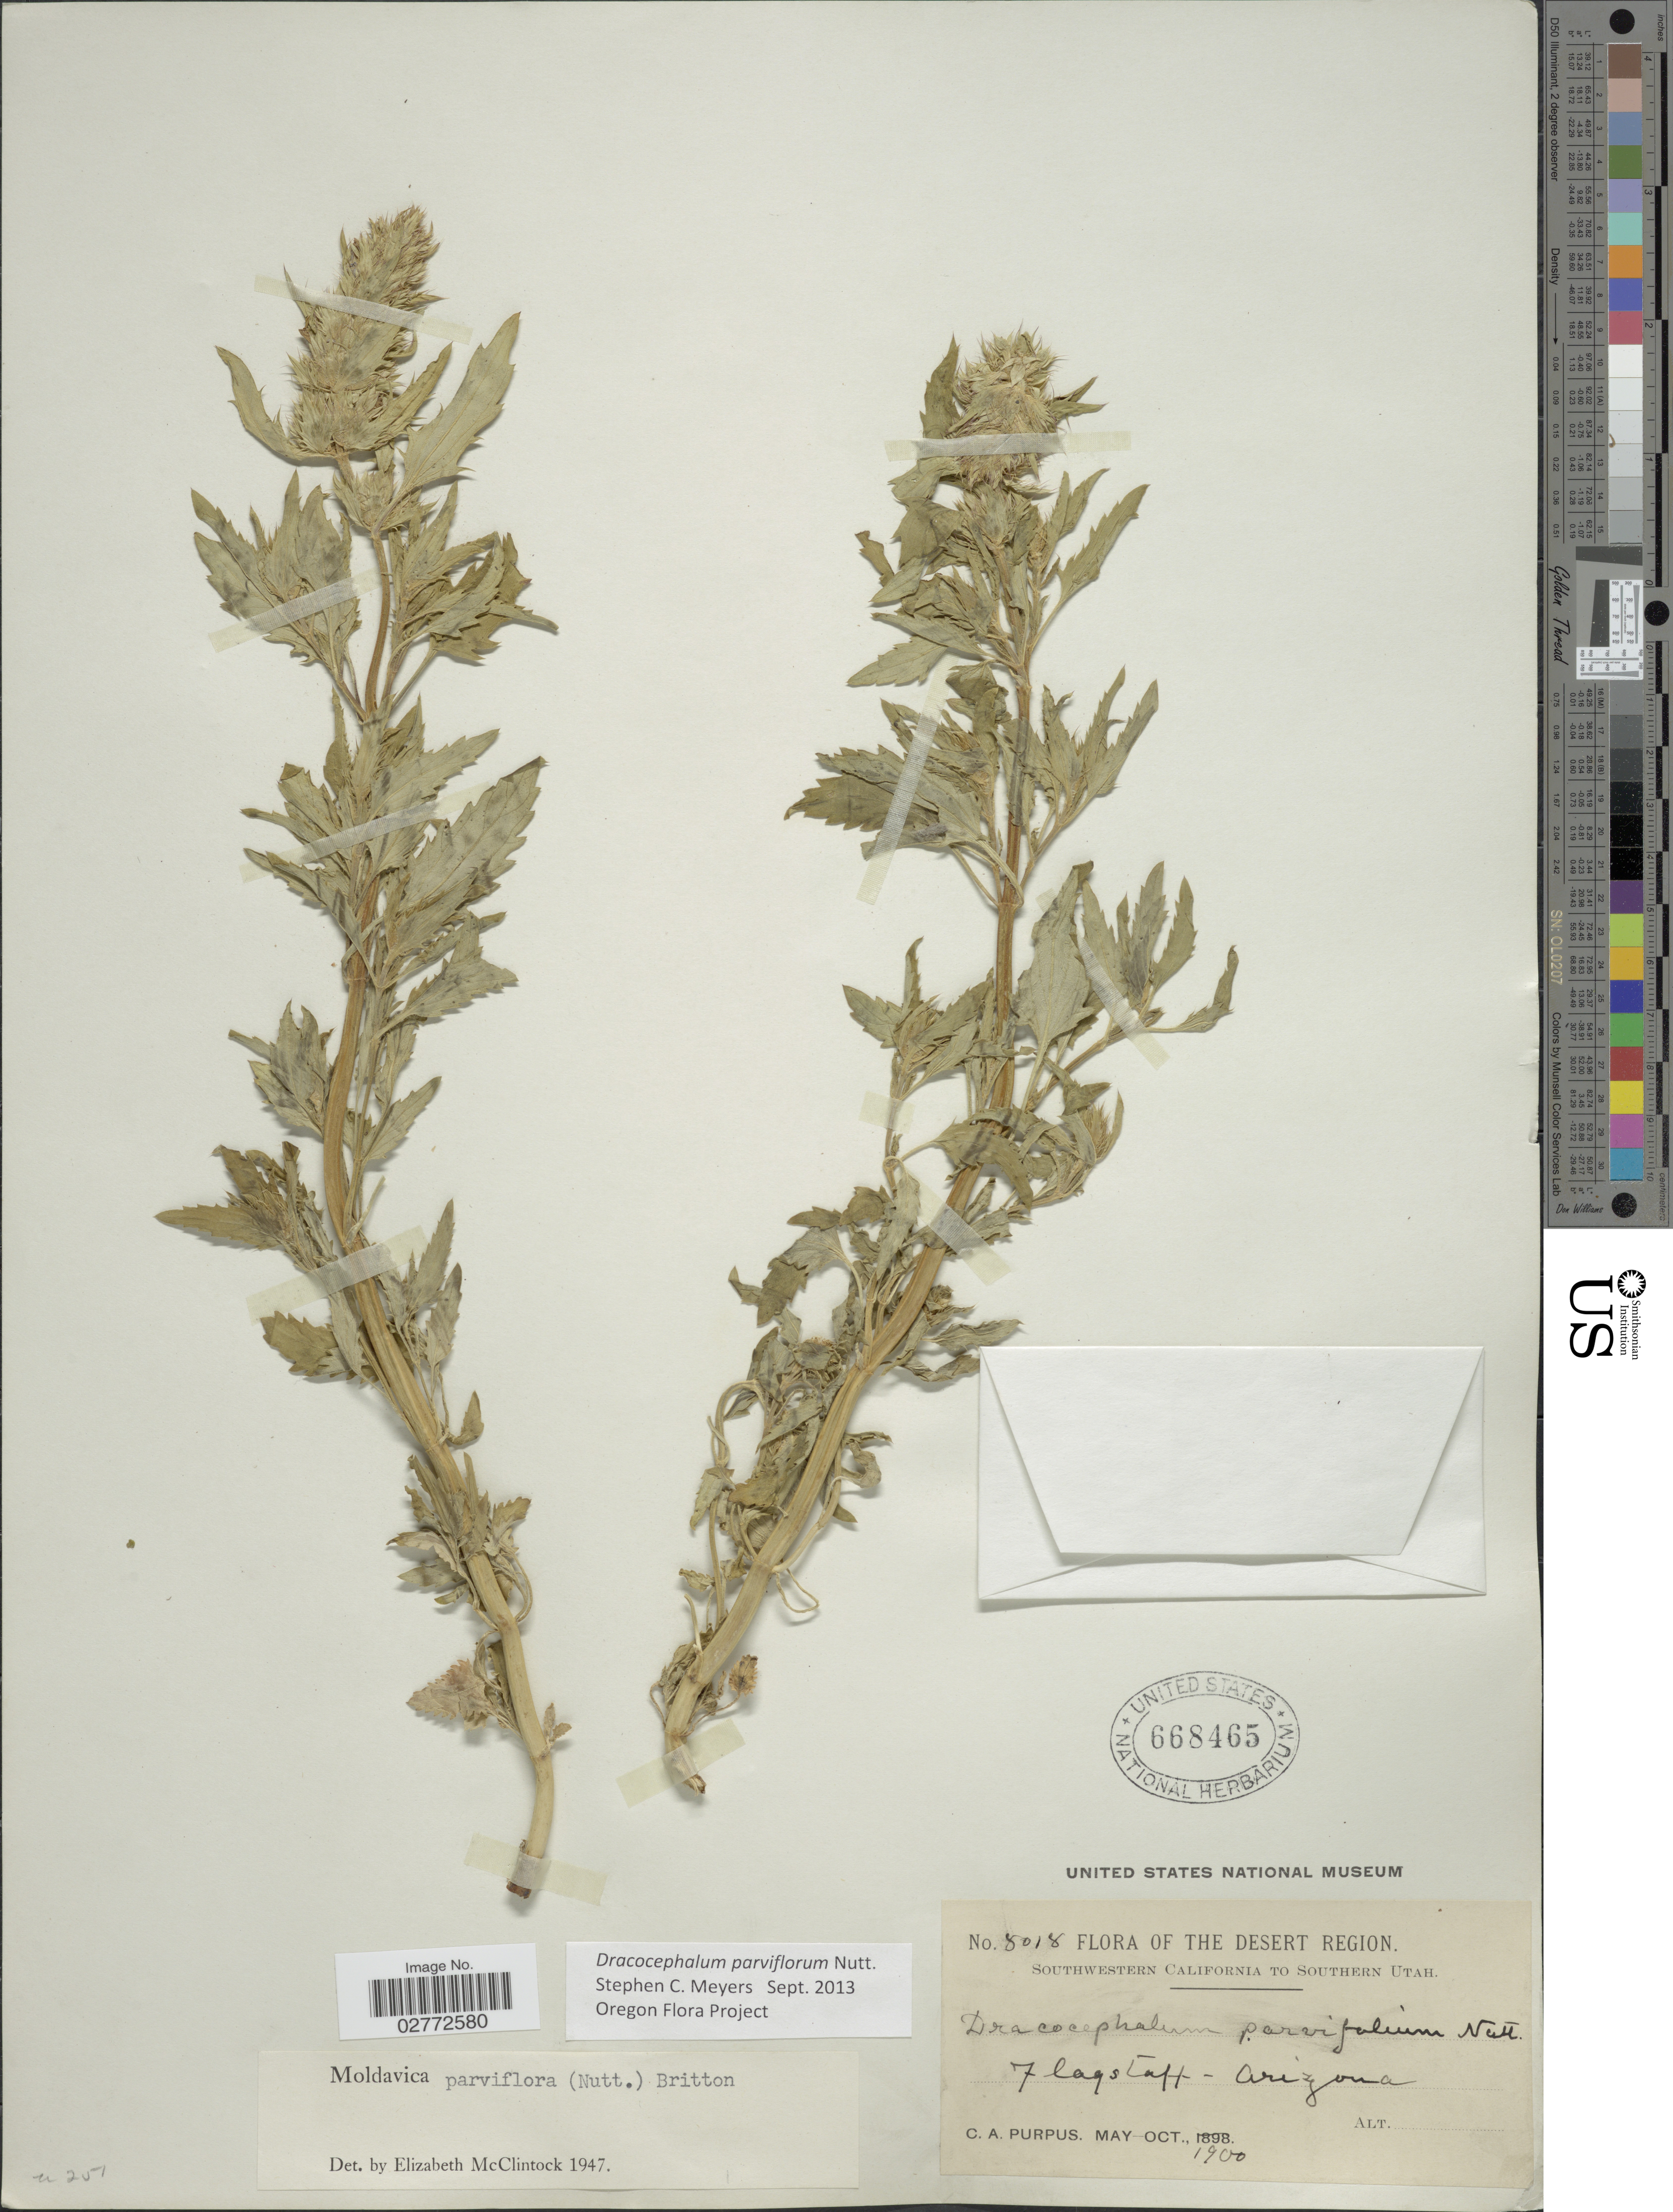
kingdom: Plantae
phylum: Tracheophyta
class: Magnoliopsida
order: Lamiales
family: Lamiaceae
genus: Dracocephalum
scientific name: Dracocephalum parviflorum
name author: Nutt.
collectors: C. A. Purpus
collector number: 8018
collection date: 1900-05/1900-10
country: United States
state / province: Arizona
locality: The Desert Region. Southwestern California to Southern Utah. Flagstaff.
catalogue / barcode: US 668465